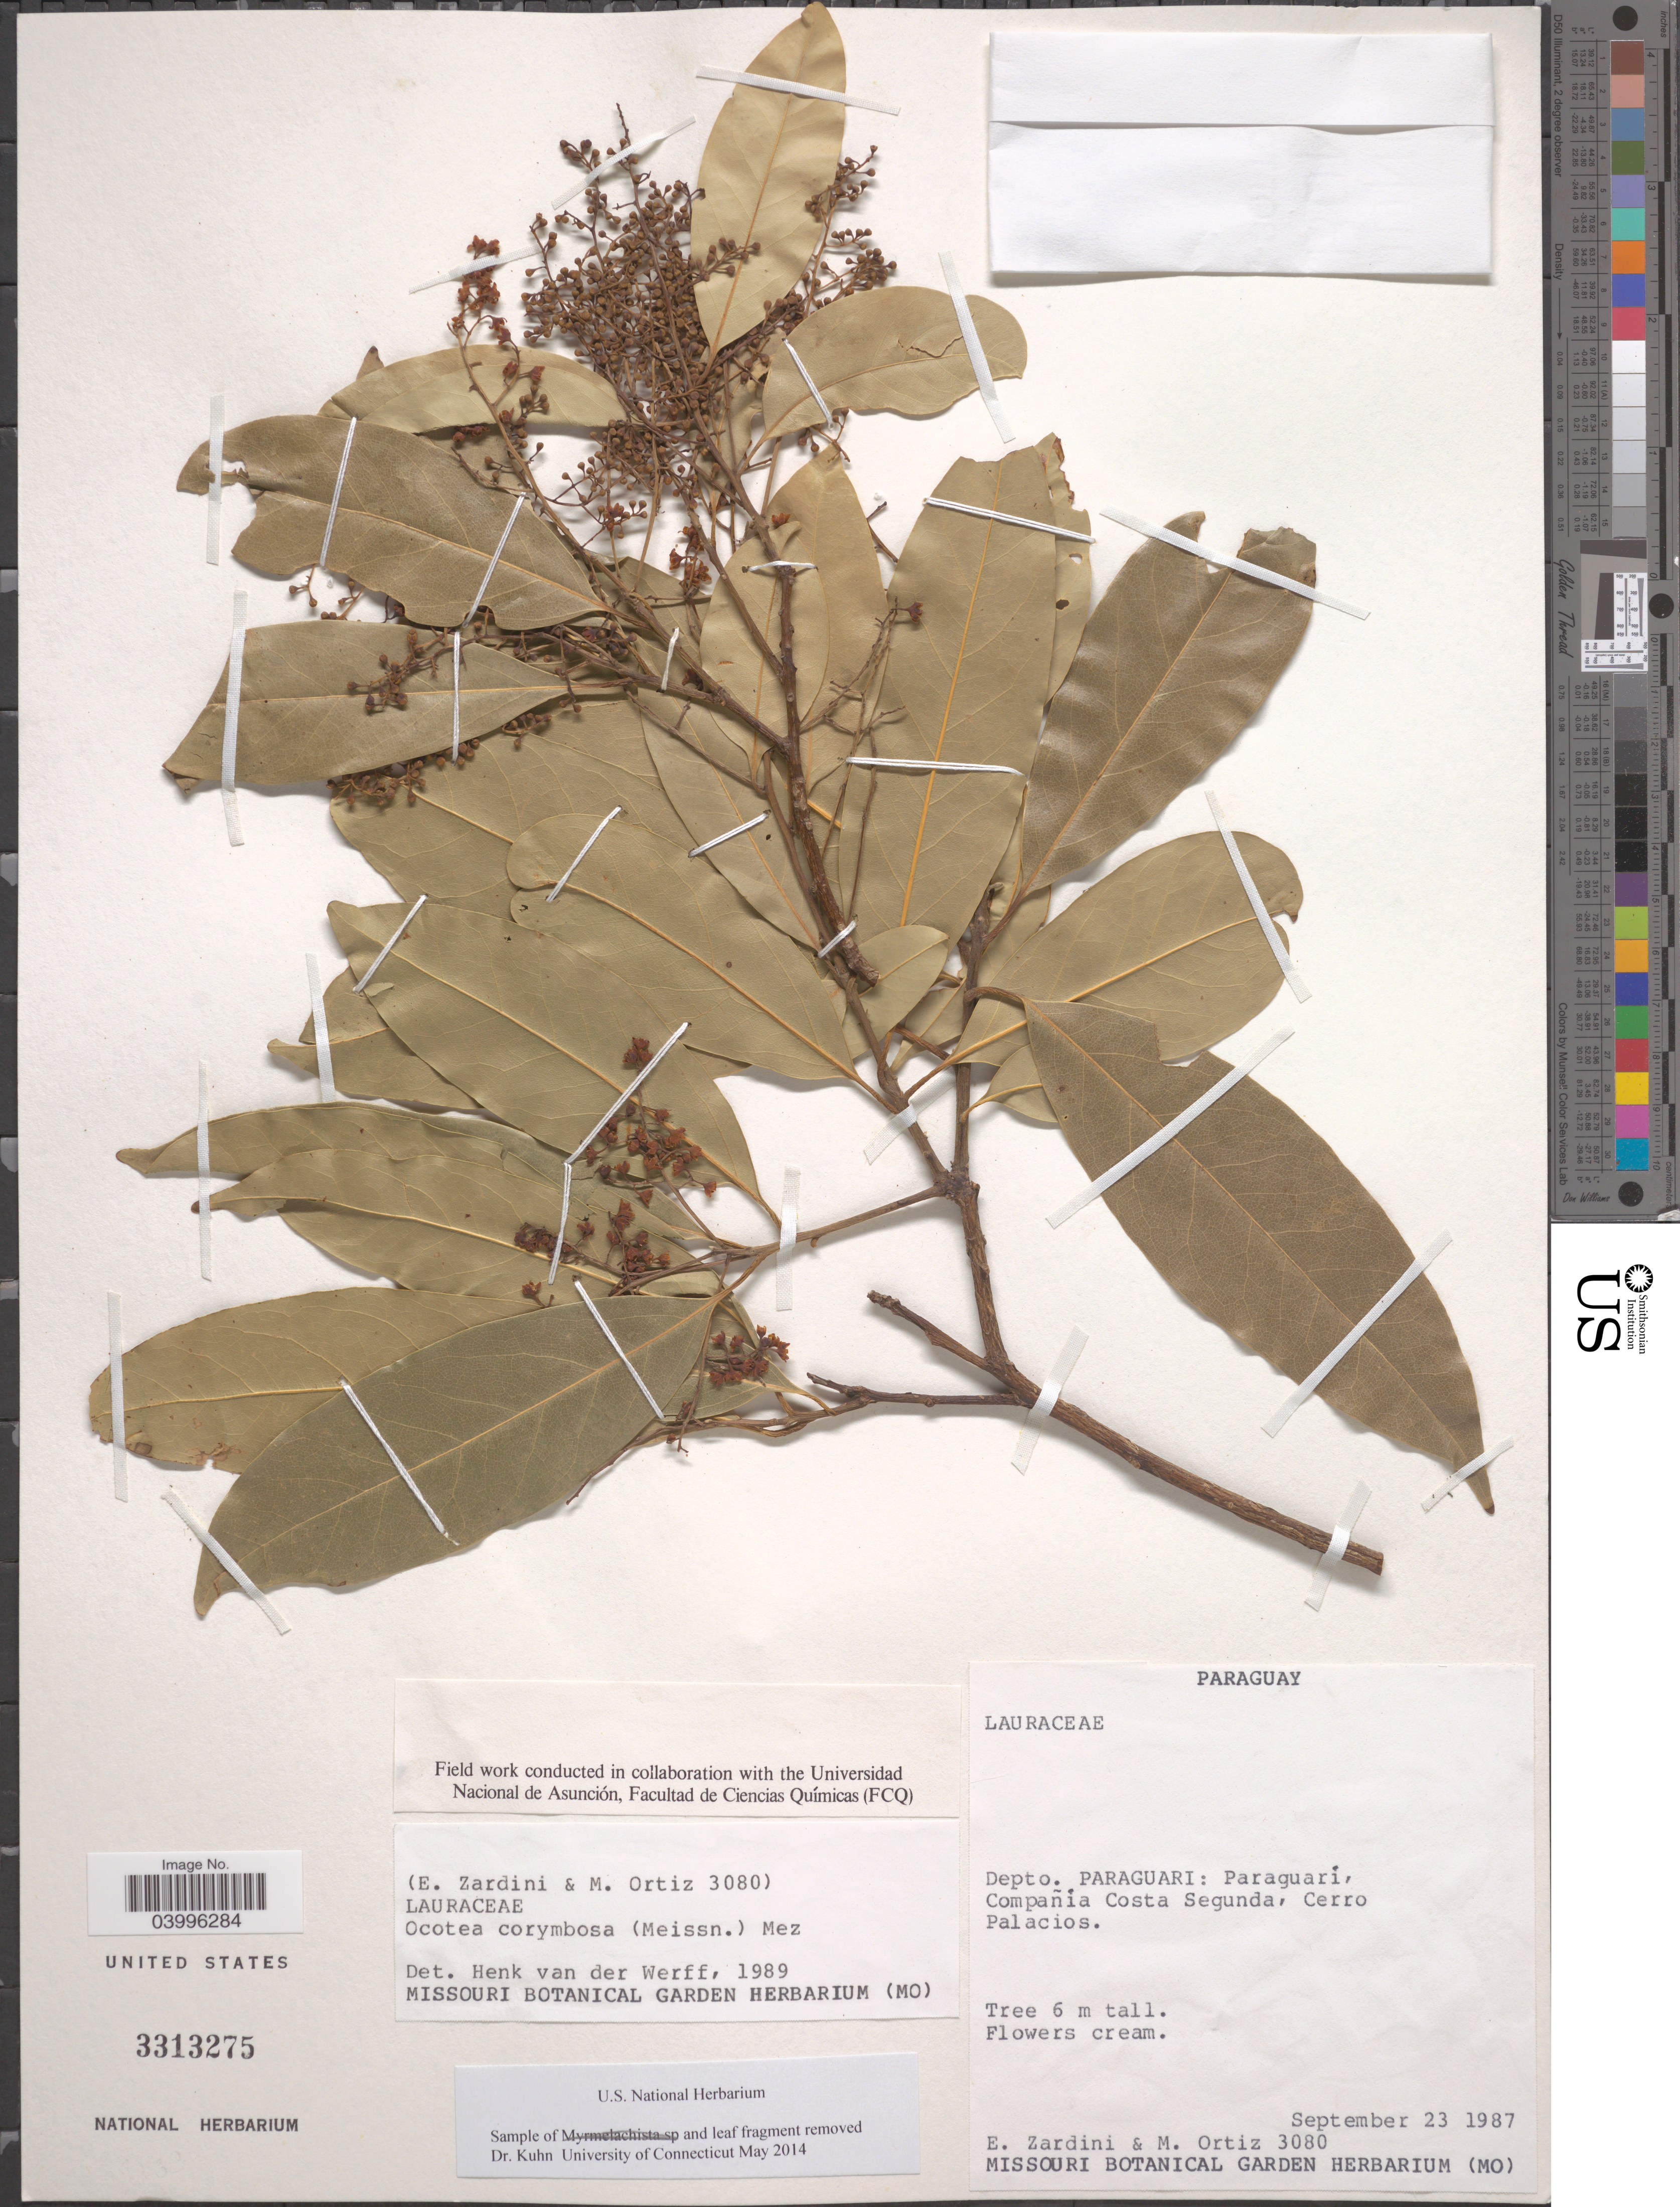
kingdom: Plantae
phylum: Tracheophyta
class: Magnoliopsida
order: Laurales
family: Lauraceae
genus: Ocotea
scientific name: Ocotea corymbosa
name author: (Meisn.) Mez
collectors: E. Zardini & M. Ortiz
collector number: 3080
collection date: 1987-09-23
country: Paraguay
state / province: Paraguari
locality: Depto. Paraguari: Paraguarí, Compañia Costa Segunda, Cerro Palacios.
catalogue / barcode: US 3313275